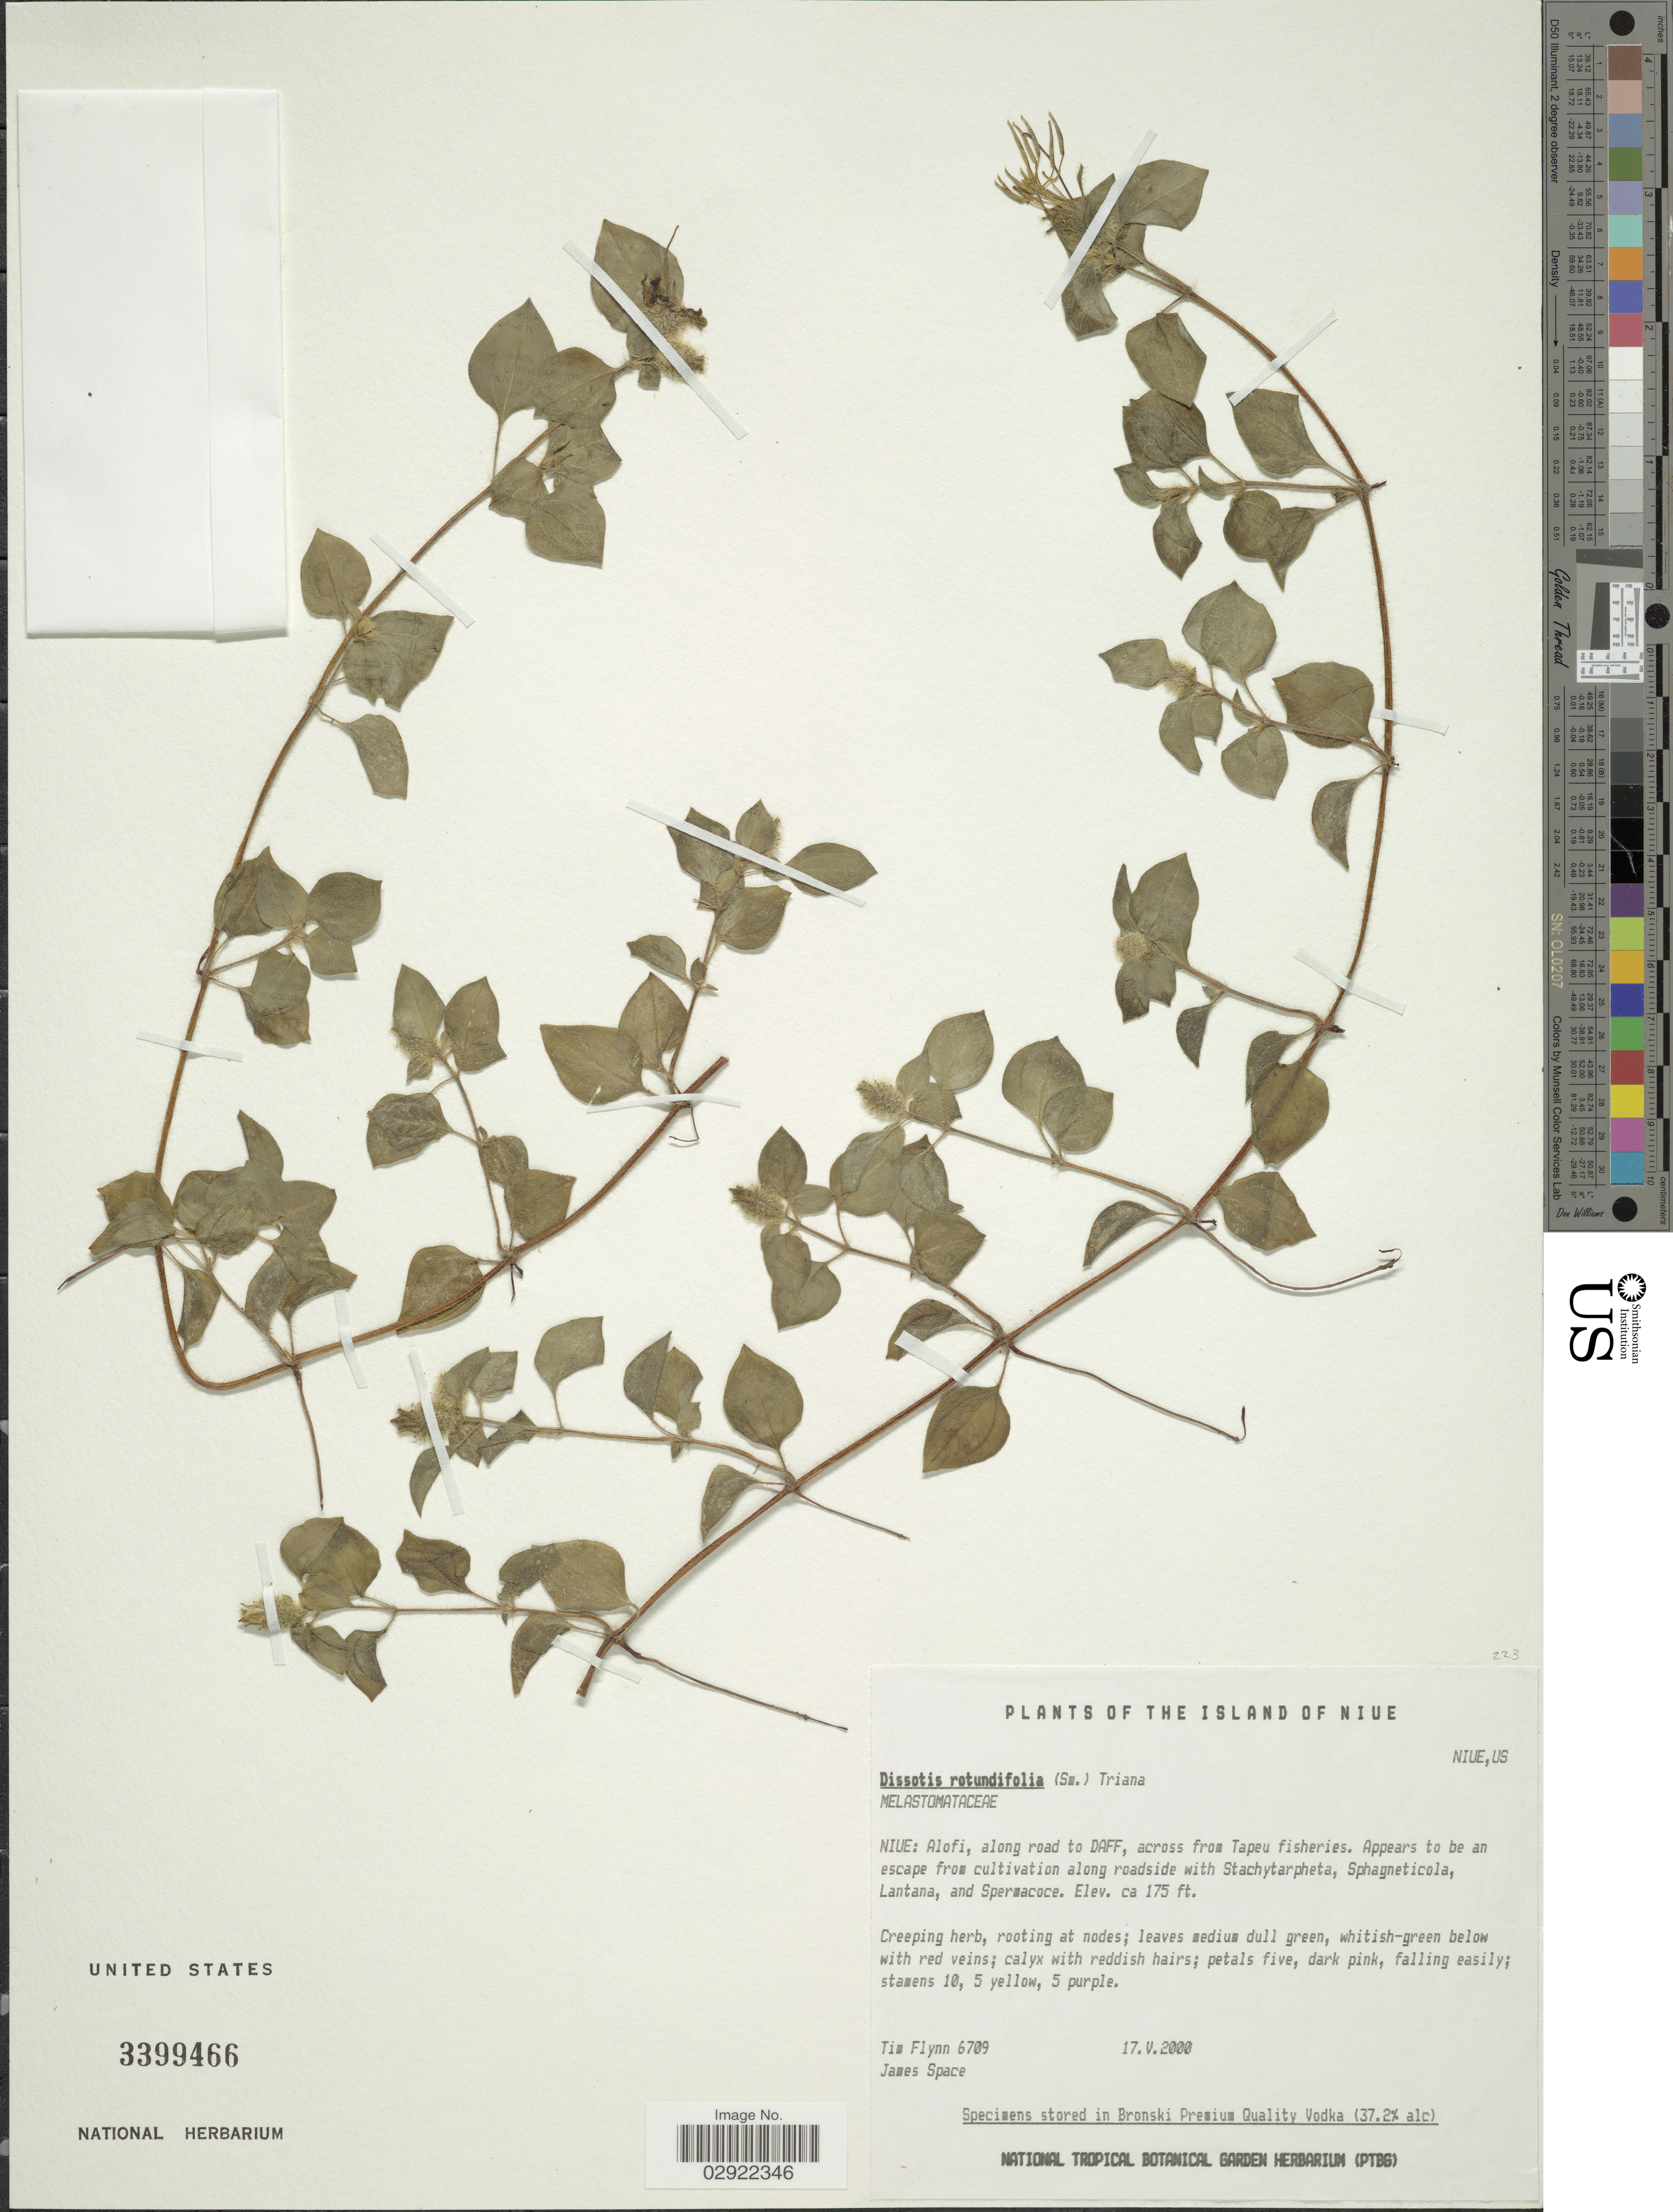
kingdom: Plantae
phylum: Tracheophyta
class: Magnoliopsida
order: Myrtales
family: Melastomataceae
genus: Heterotis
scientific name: Heterotis rotundifolia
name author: (Sm.) Jacq.-Fél.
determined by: Wagner, W. L., (BOT), Smithsonian Institution - National Museum of Natural History (UNITED STATES)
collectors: T. Flynn & J. Space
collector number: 6709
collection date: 2000-05-17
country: Niue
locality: Alofi, along road to DAFF, across from Tapeu fisheries.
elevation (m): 53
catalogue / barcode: US 3399466